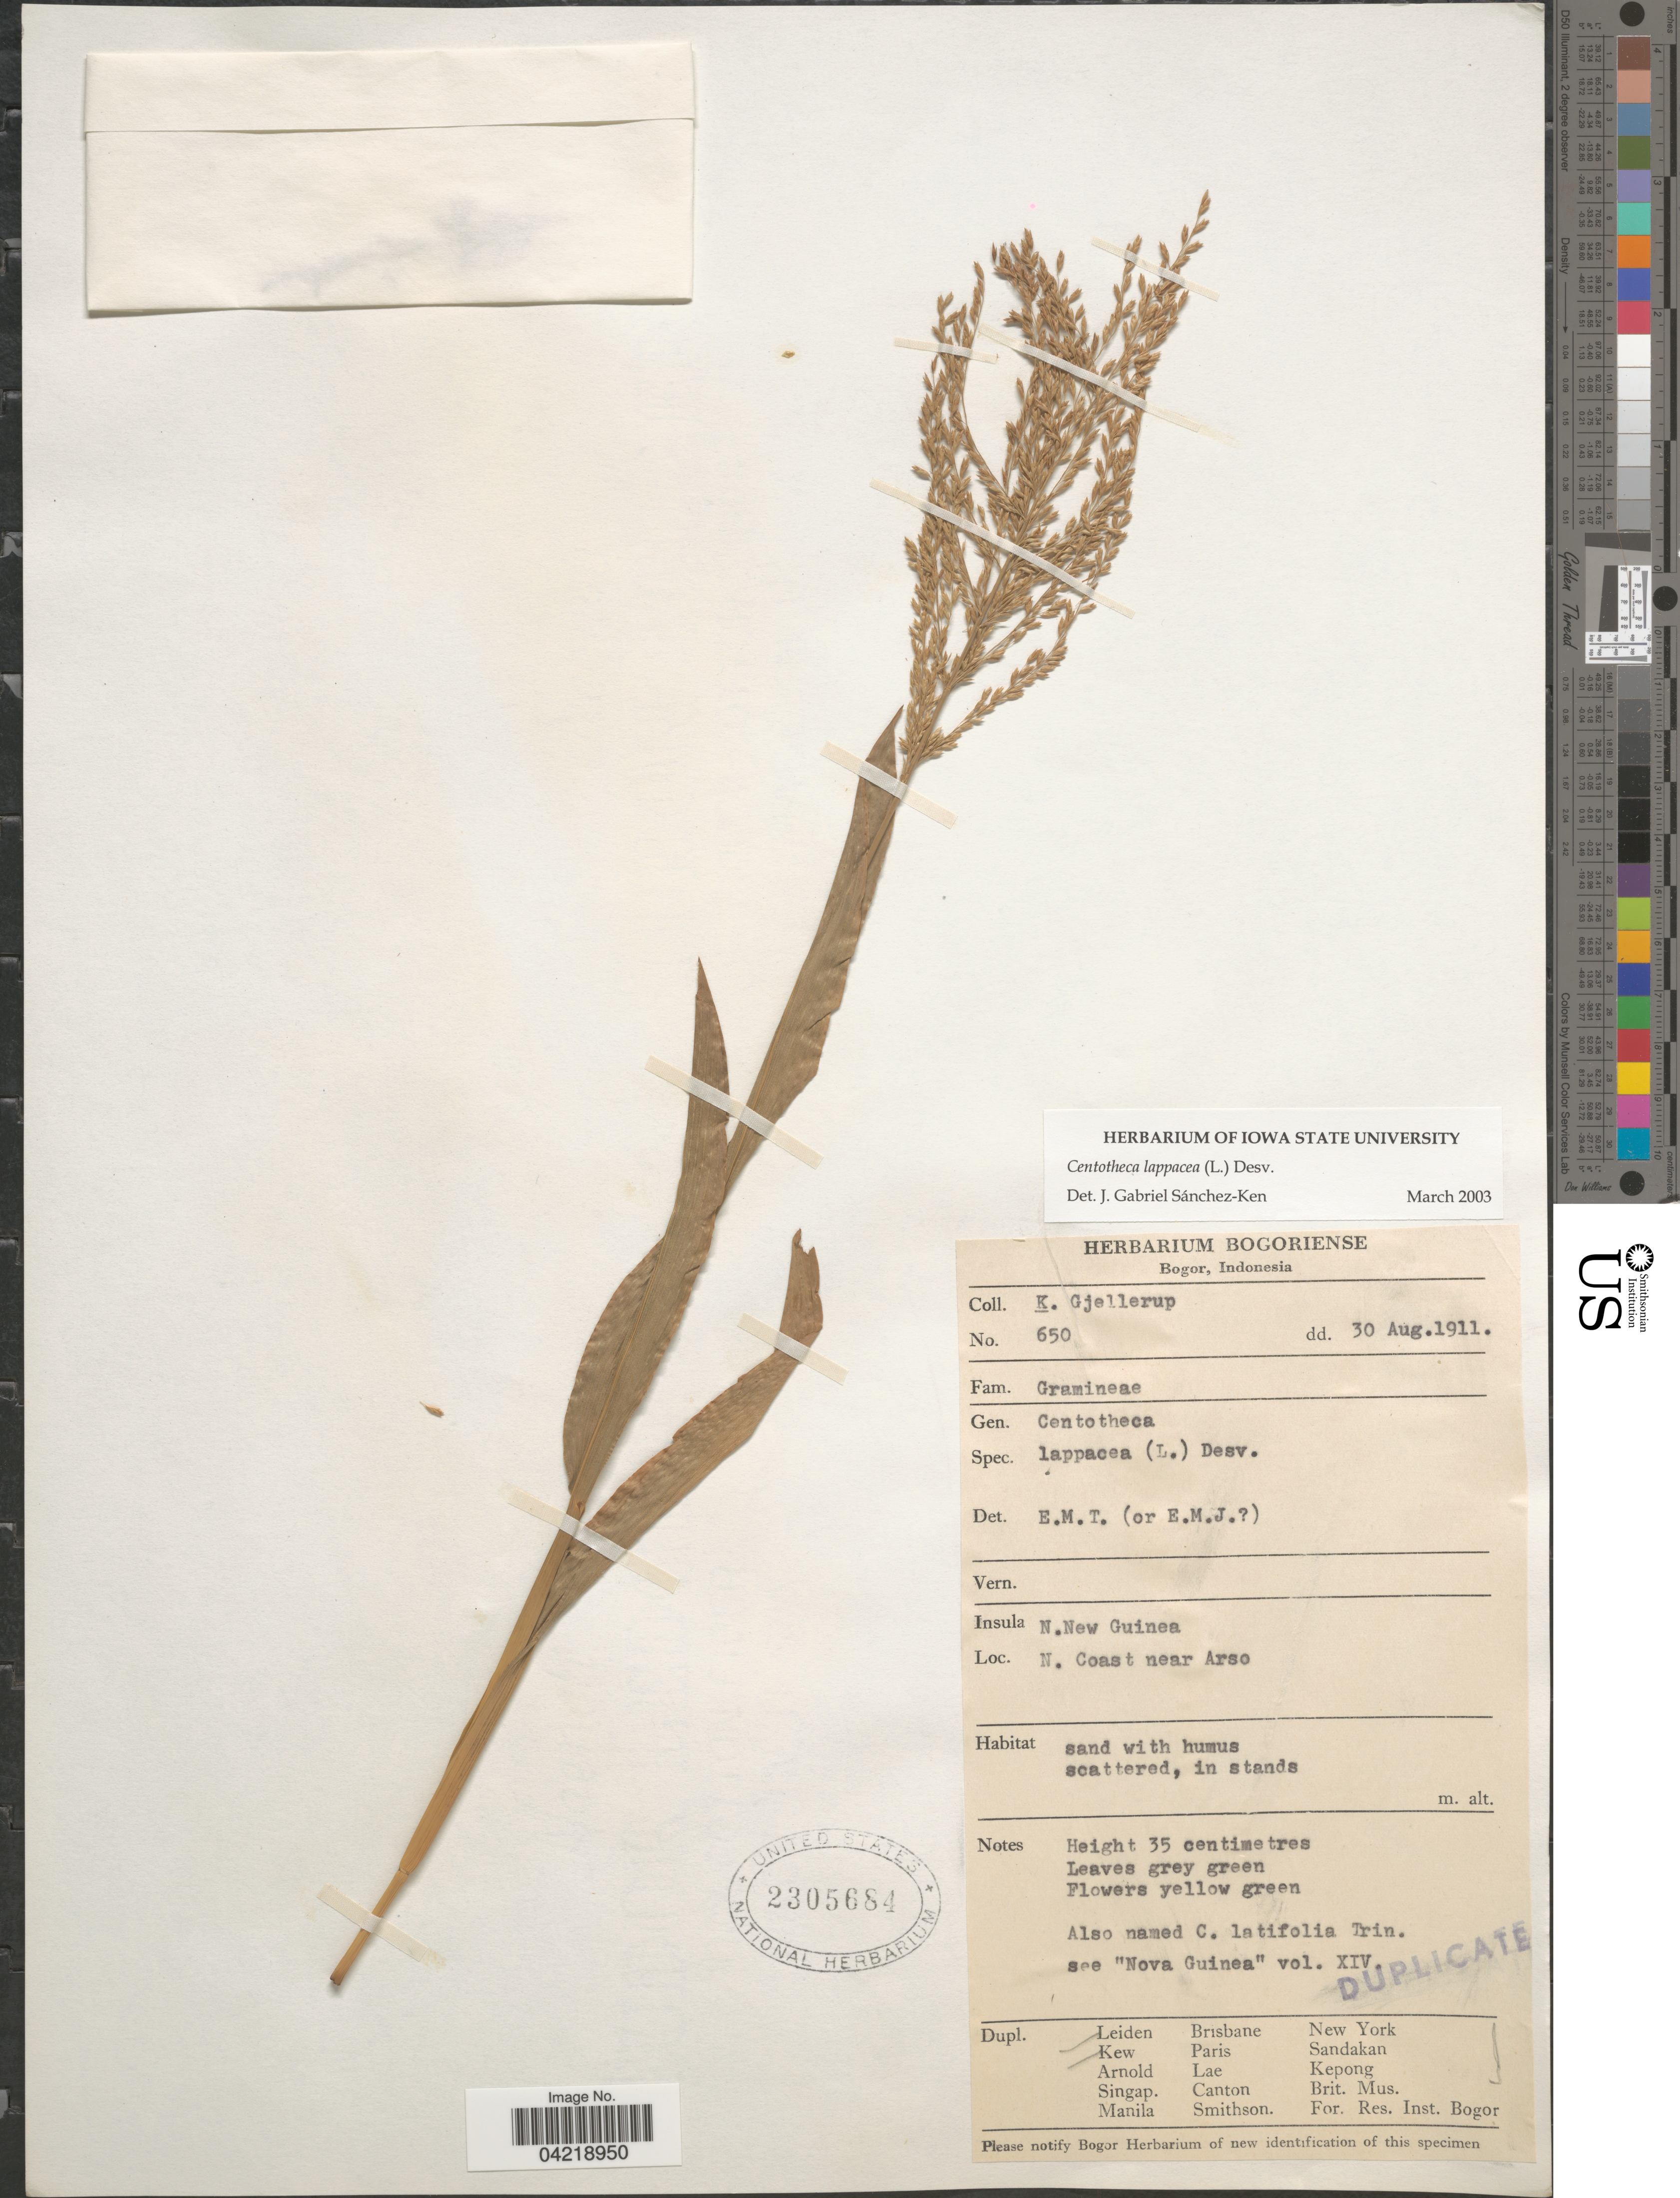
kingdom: Plantae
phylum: Tracheophyta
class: Liliopsida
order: Poales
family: Poaceae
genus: Centotheca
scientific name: Centotheca lappacea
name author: (L.) Desv.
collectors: K. Gjellerup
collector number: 650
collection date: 1911-08-30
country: Papua New Guinea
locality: Insula N. New Guinea. N. coast near Arso.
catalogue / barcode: US 2305684